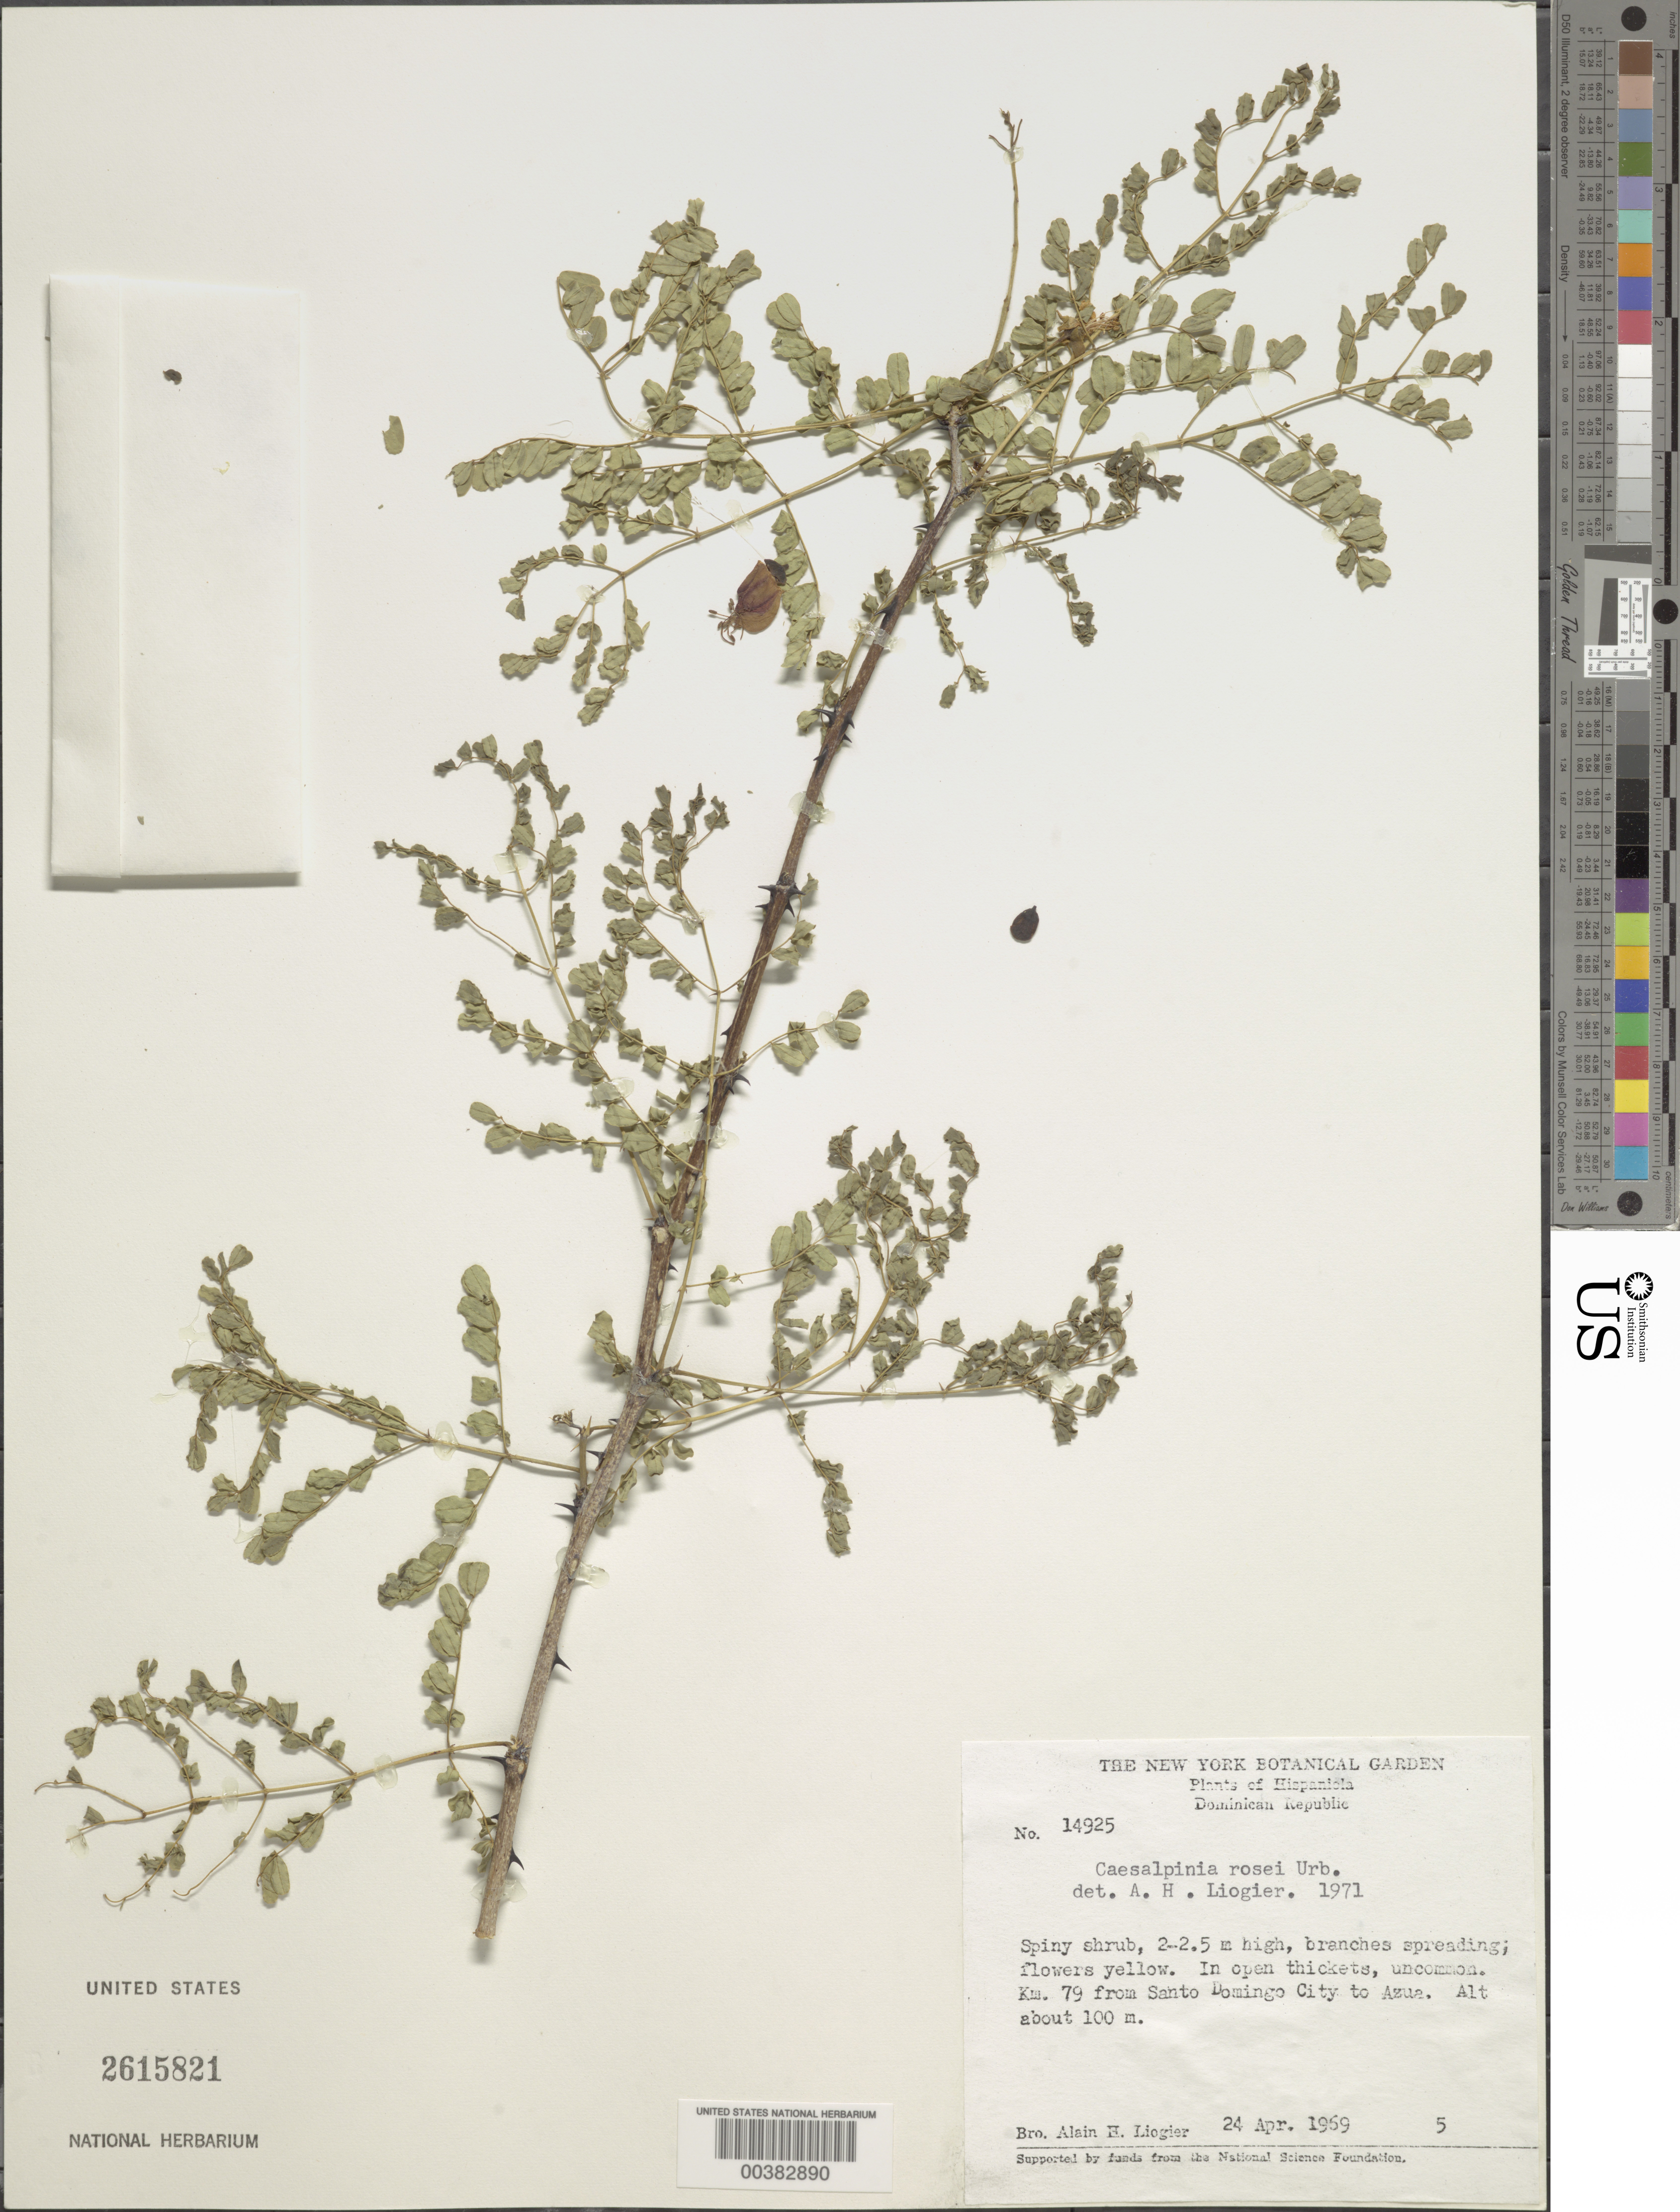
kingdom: Plantae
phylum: Tracheophyta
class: Magnoliopsida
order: Fabales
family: Fabaceae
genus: Denisophytum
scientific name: Denisophytum rosei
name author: (Urb.) Gagnon & G.P. Lewis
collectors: A. H. Liogier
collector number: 14925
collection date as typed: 24 Apr 1969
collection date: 1969-04-24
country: Dominican Republic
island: Hispaniola Island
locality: Km 79 from santo domingo city to azua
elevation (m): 100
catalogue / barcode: US 2615821